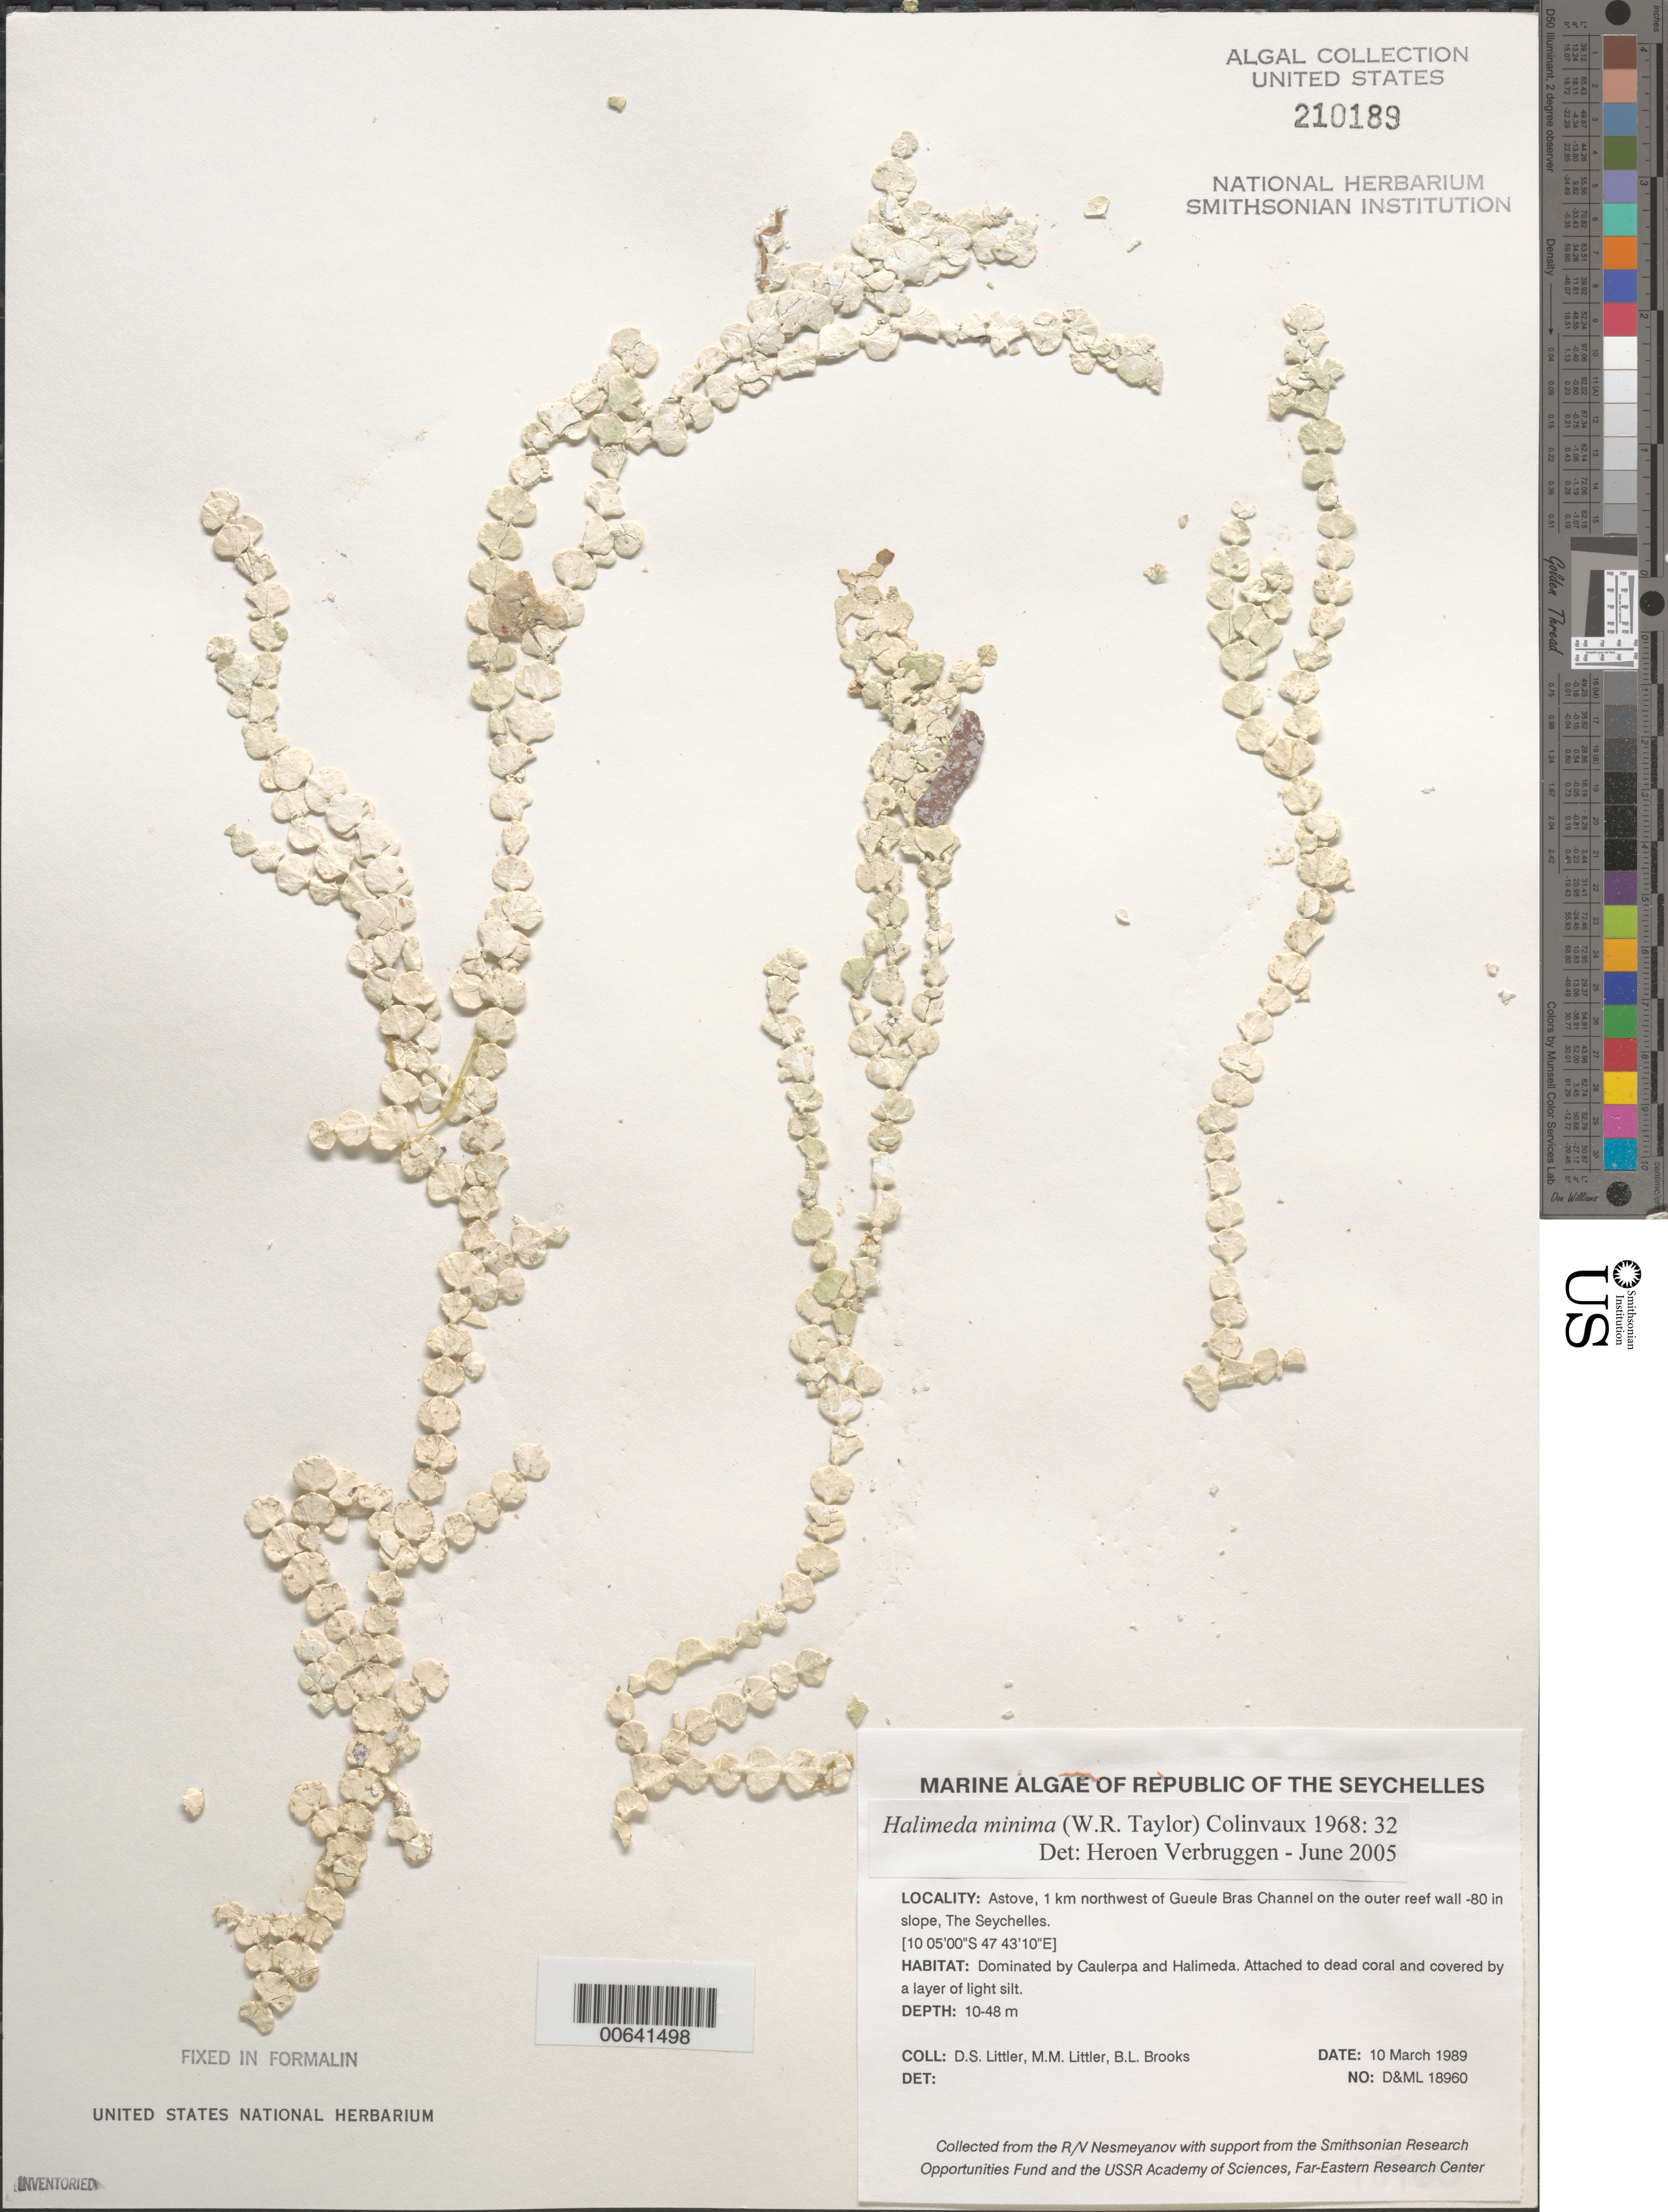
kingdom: Plantae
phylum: Chlorophyta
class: Ulvophyceae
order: Bryopsidales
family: Halimedaceae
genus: Halimeda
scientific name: Halimeda minima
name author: (W.R. Taylor) Hillis-Colinvaux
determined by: Verbruggen, H.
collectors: D. S. Littler, M. M. Littler & B. Brooks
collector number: D&ML 18960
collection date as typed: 28 Feb 1989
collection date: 1989-03-10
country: Seychelles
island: Astove Atoll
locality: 1 km northwest of Gueule Bras Channel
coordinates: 10 05'00"S, 47 43'10"E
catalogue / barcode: US 210189